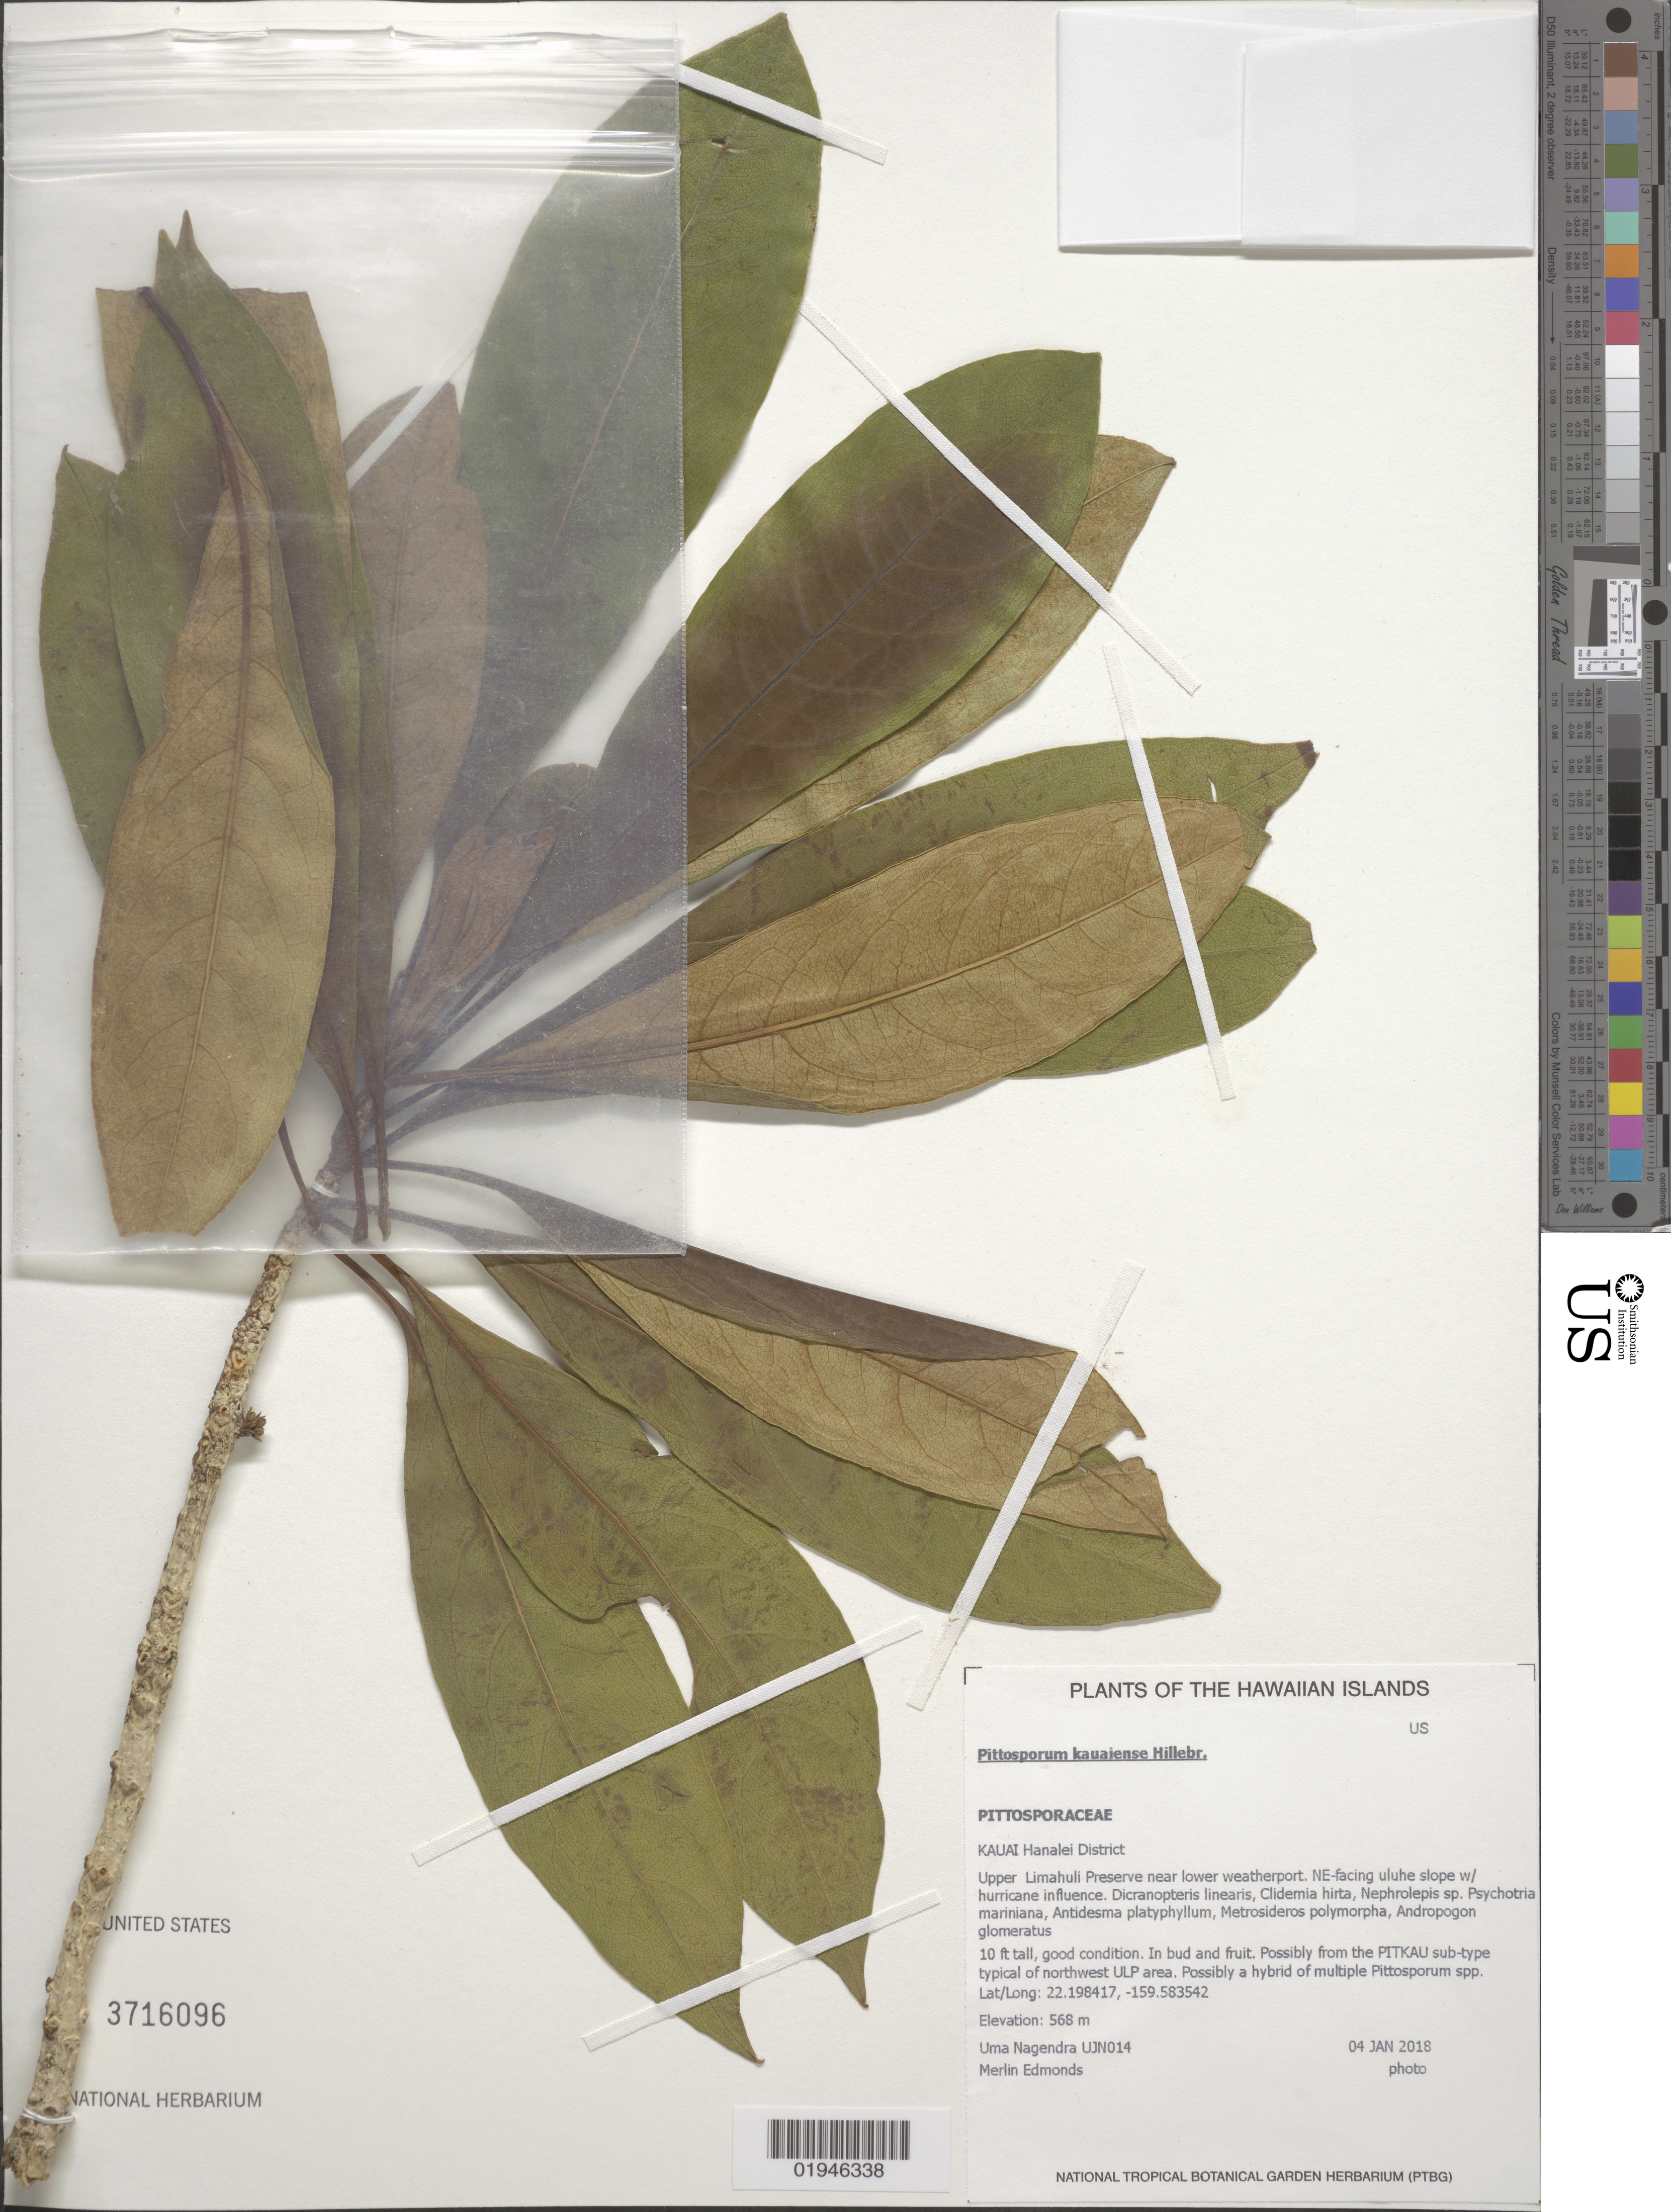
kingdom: Plantae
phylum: Tracheophyta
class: Magnoliopsida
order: Apiales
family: Pittosporaceae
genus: Pittosporum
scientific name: Pittosporum kauaiense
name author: Hillebr.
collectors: U. Nagendra & M. Edmonds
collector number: UNJ014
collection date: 2018-01-04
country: United States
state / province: Hawaii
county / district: Kauai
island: Kaua'i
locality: Hanalei District, Upper Limahuli Preserve near lower weatherport.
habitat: NE facing uluhe slope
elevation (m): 568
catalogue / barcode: US 3716096